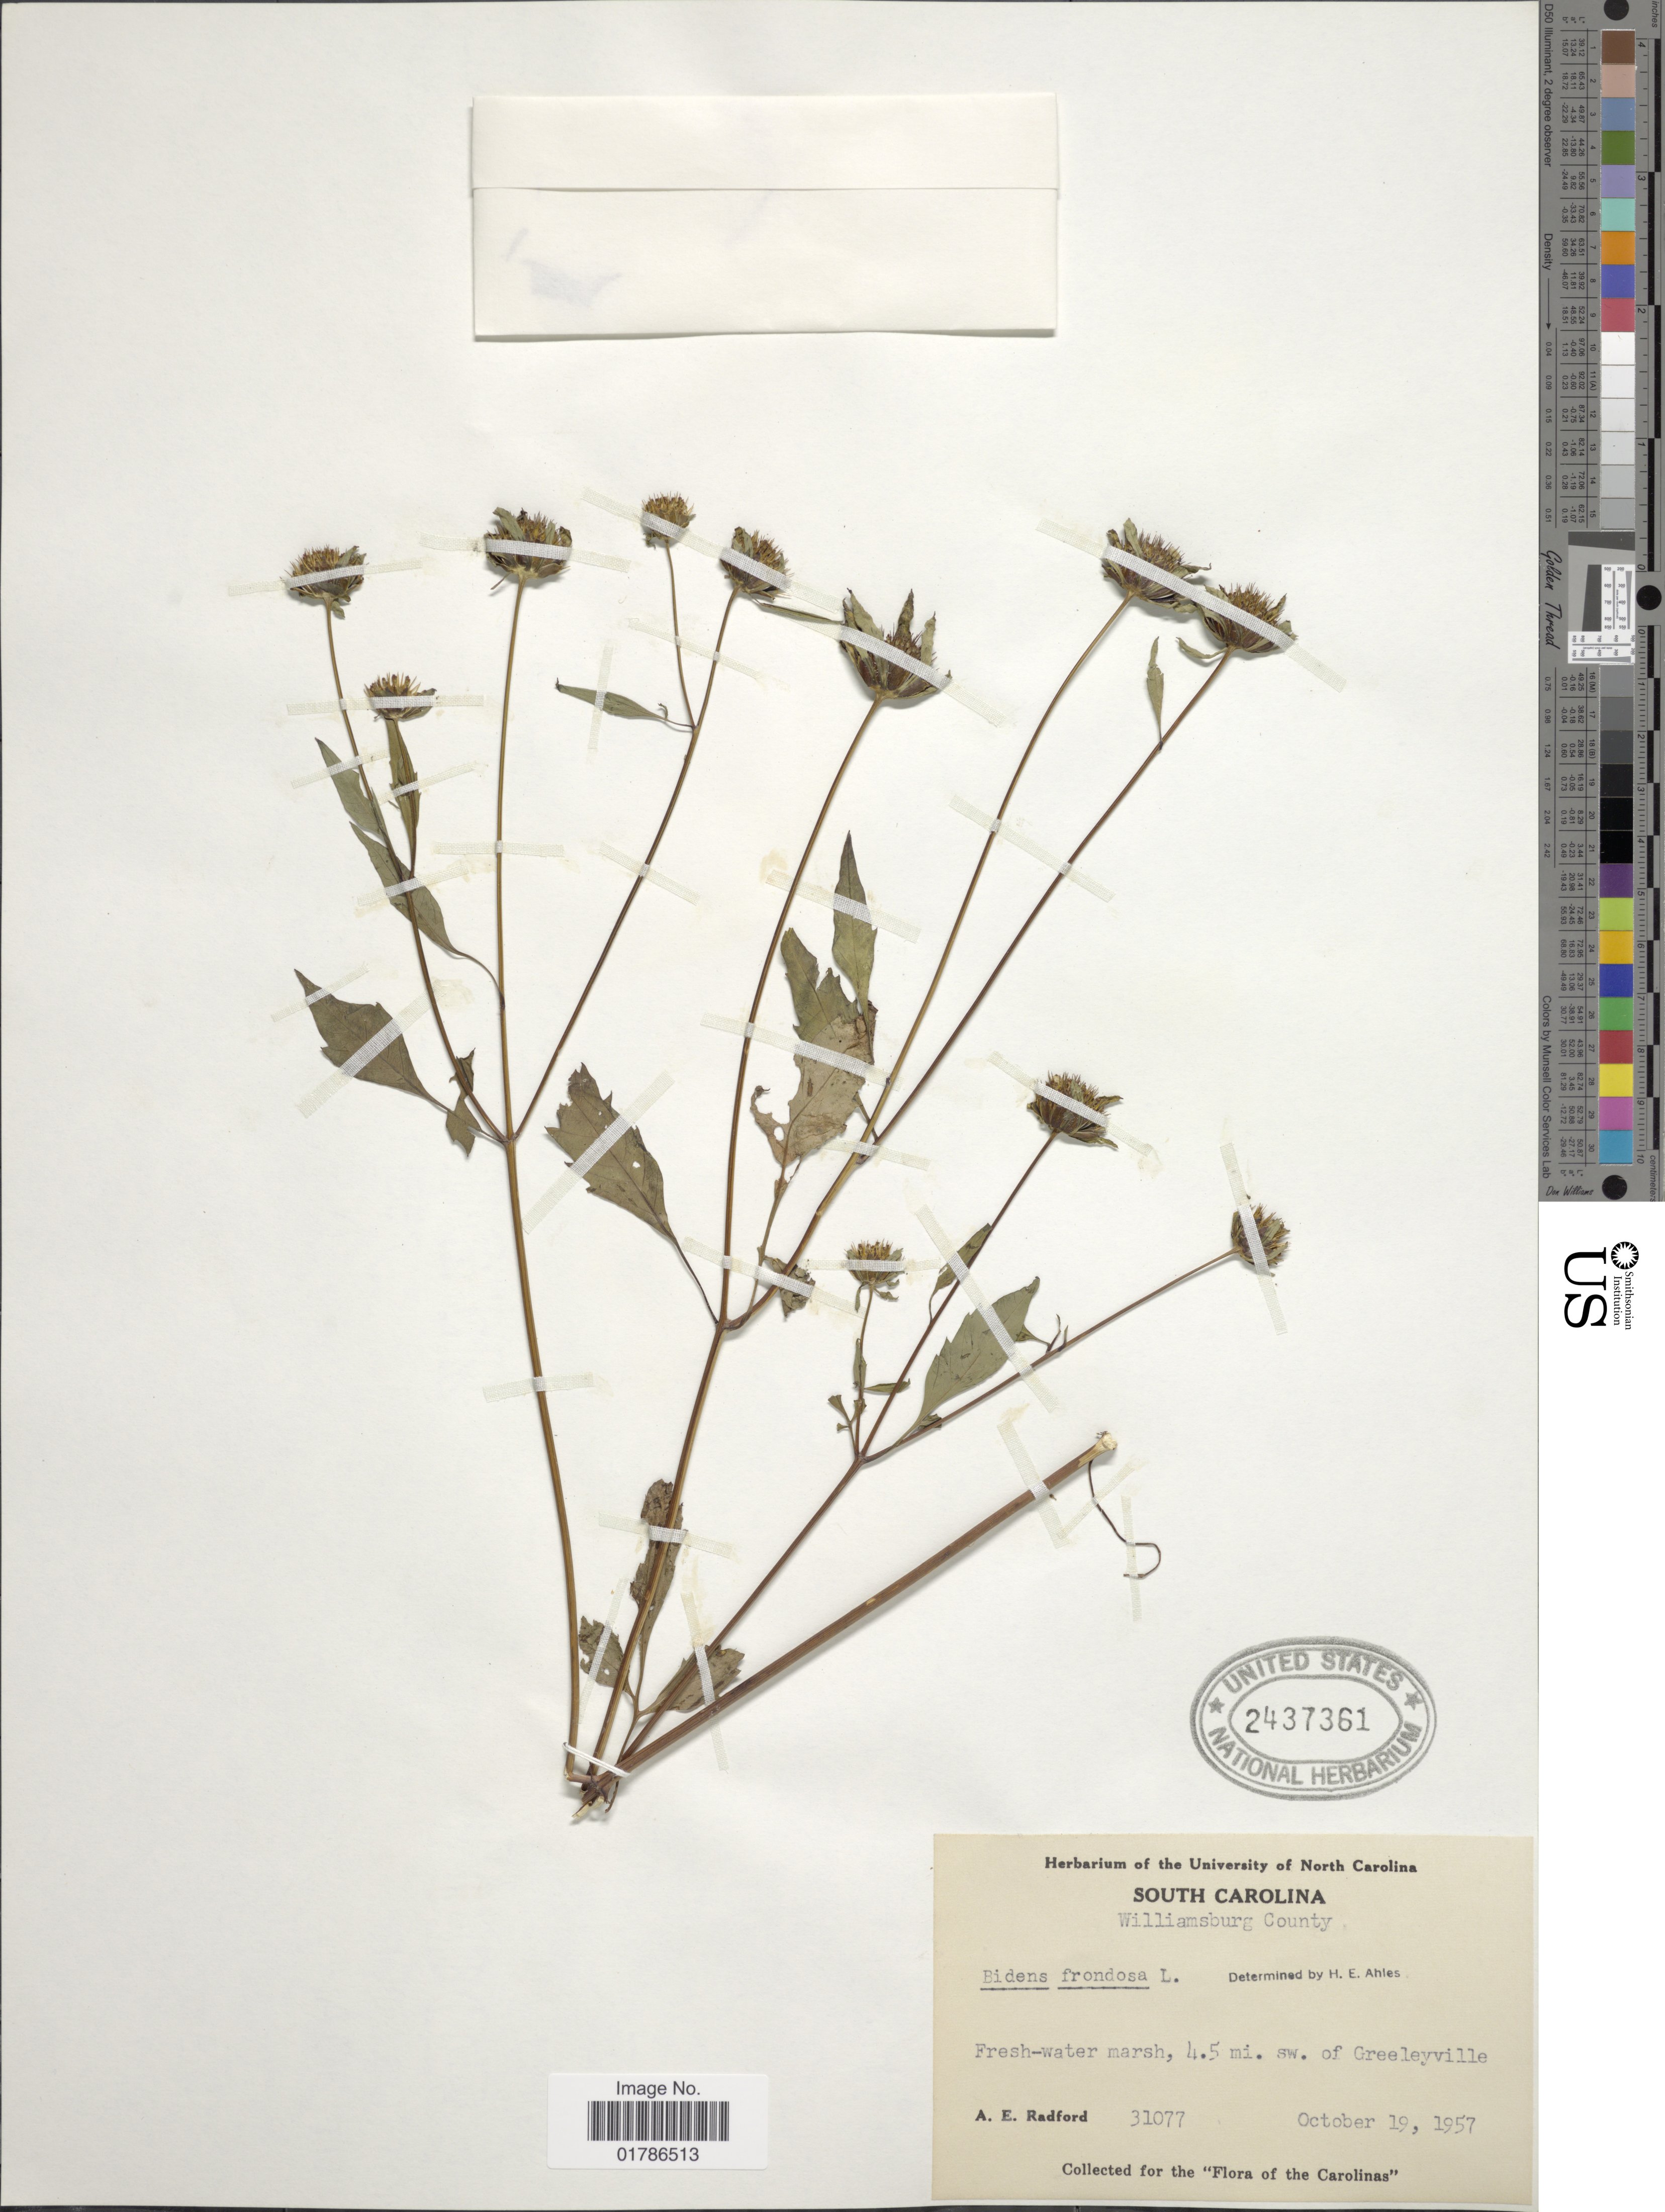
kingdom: Plantae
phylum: Tracheophyta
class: Magnoliopsida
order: Asterales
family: Asteraceae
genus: Bidens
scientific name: Bidens frondosa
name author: L.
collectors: A. E. Radford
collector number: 31077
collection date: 1957-10-19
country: United States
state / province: South Carolina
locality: Williamsburg County, 4.5 mi. sw. of Greeleyville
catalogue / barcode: US 2437361